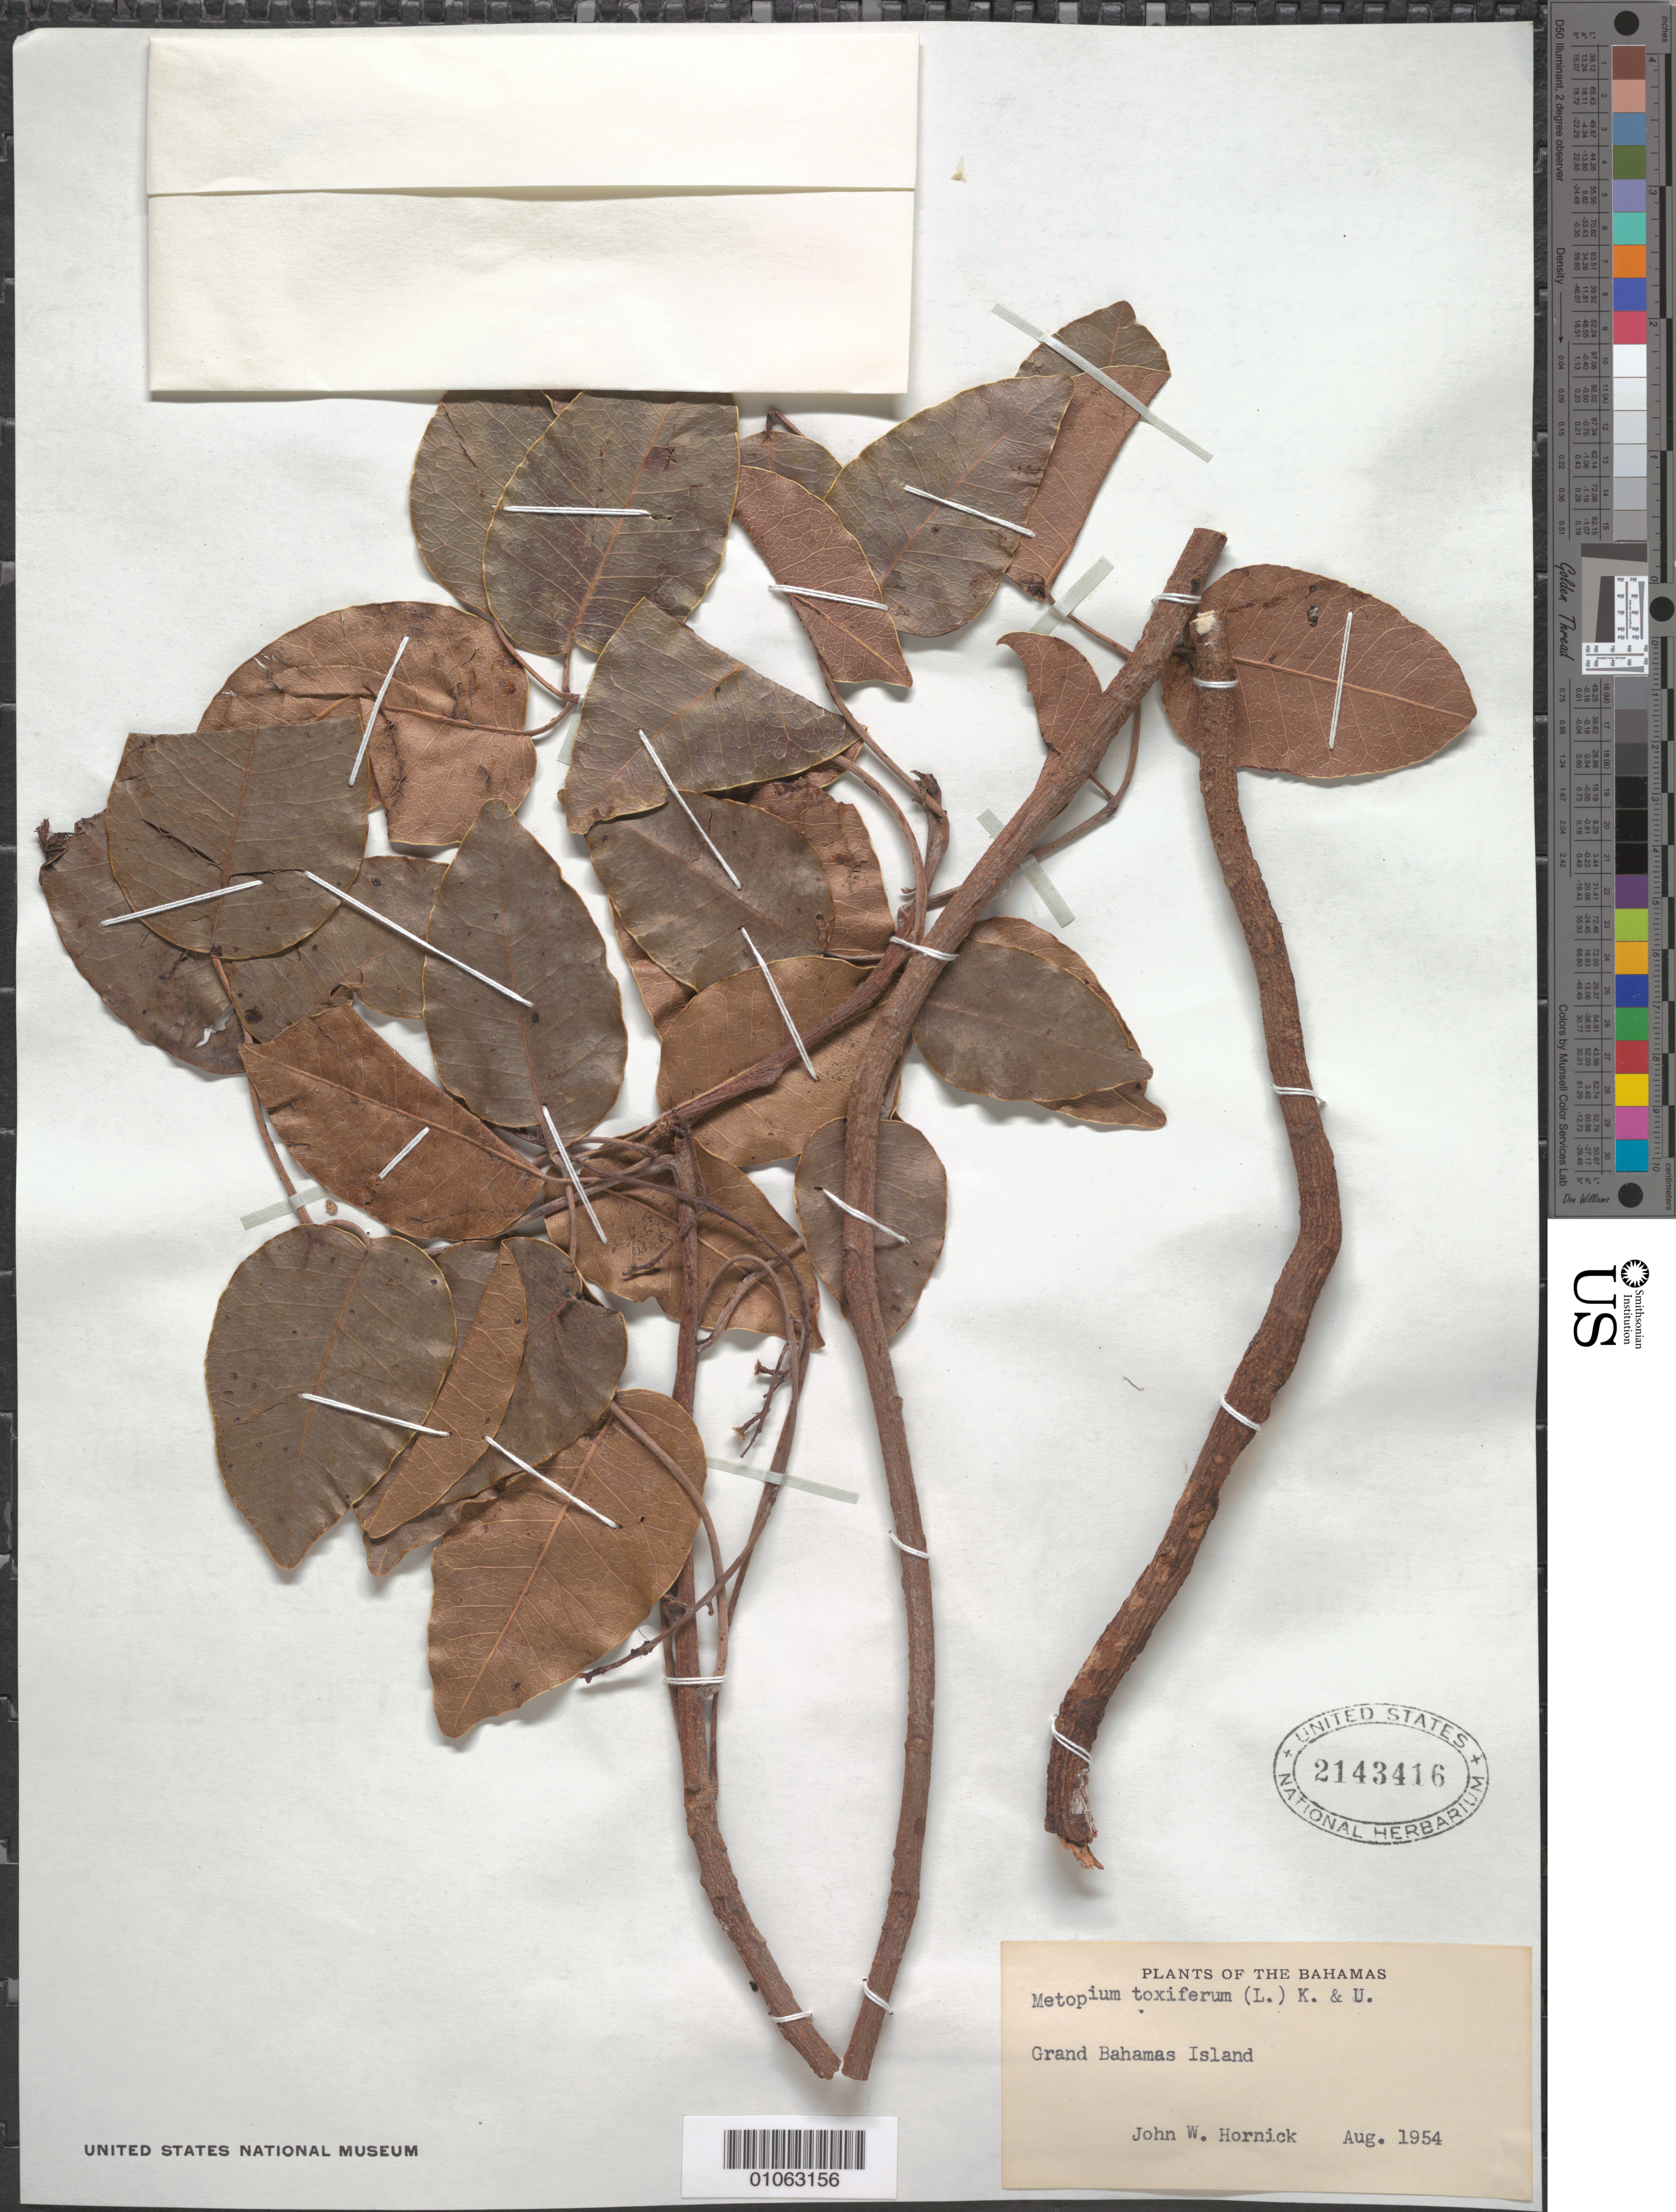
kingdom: Plantae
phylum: Tracheophyta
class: Magnoliopsida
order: Sapindales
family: Anacardiaceae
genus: Metopium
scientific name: Metopium toxiferum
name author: (L.) Krug & Urb.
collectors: J. Hornick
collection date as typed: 01 Aug 1954 to 31 Aug 1954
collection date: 1954-08-01/1954-08-31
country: Bahamas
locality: Grand Bhamas Island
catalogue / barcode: US 2143416